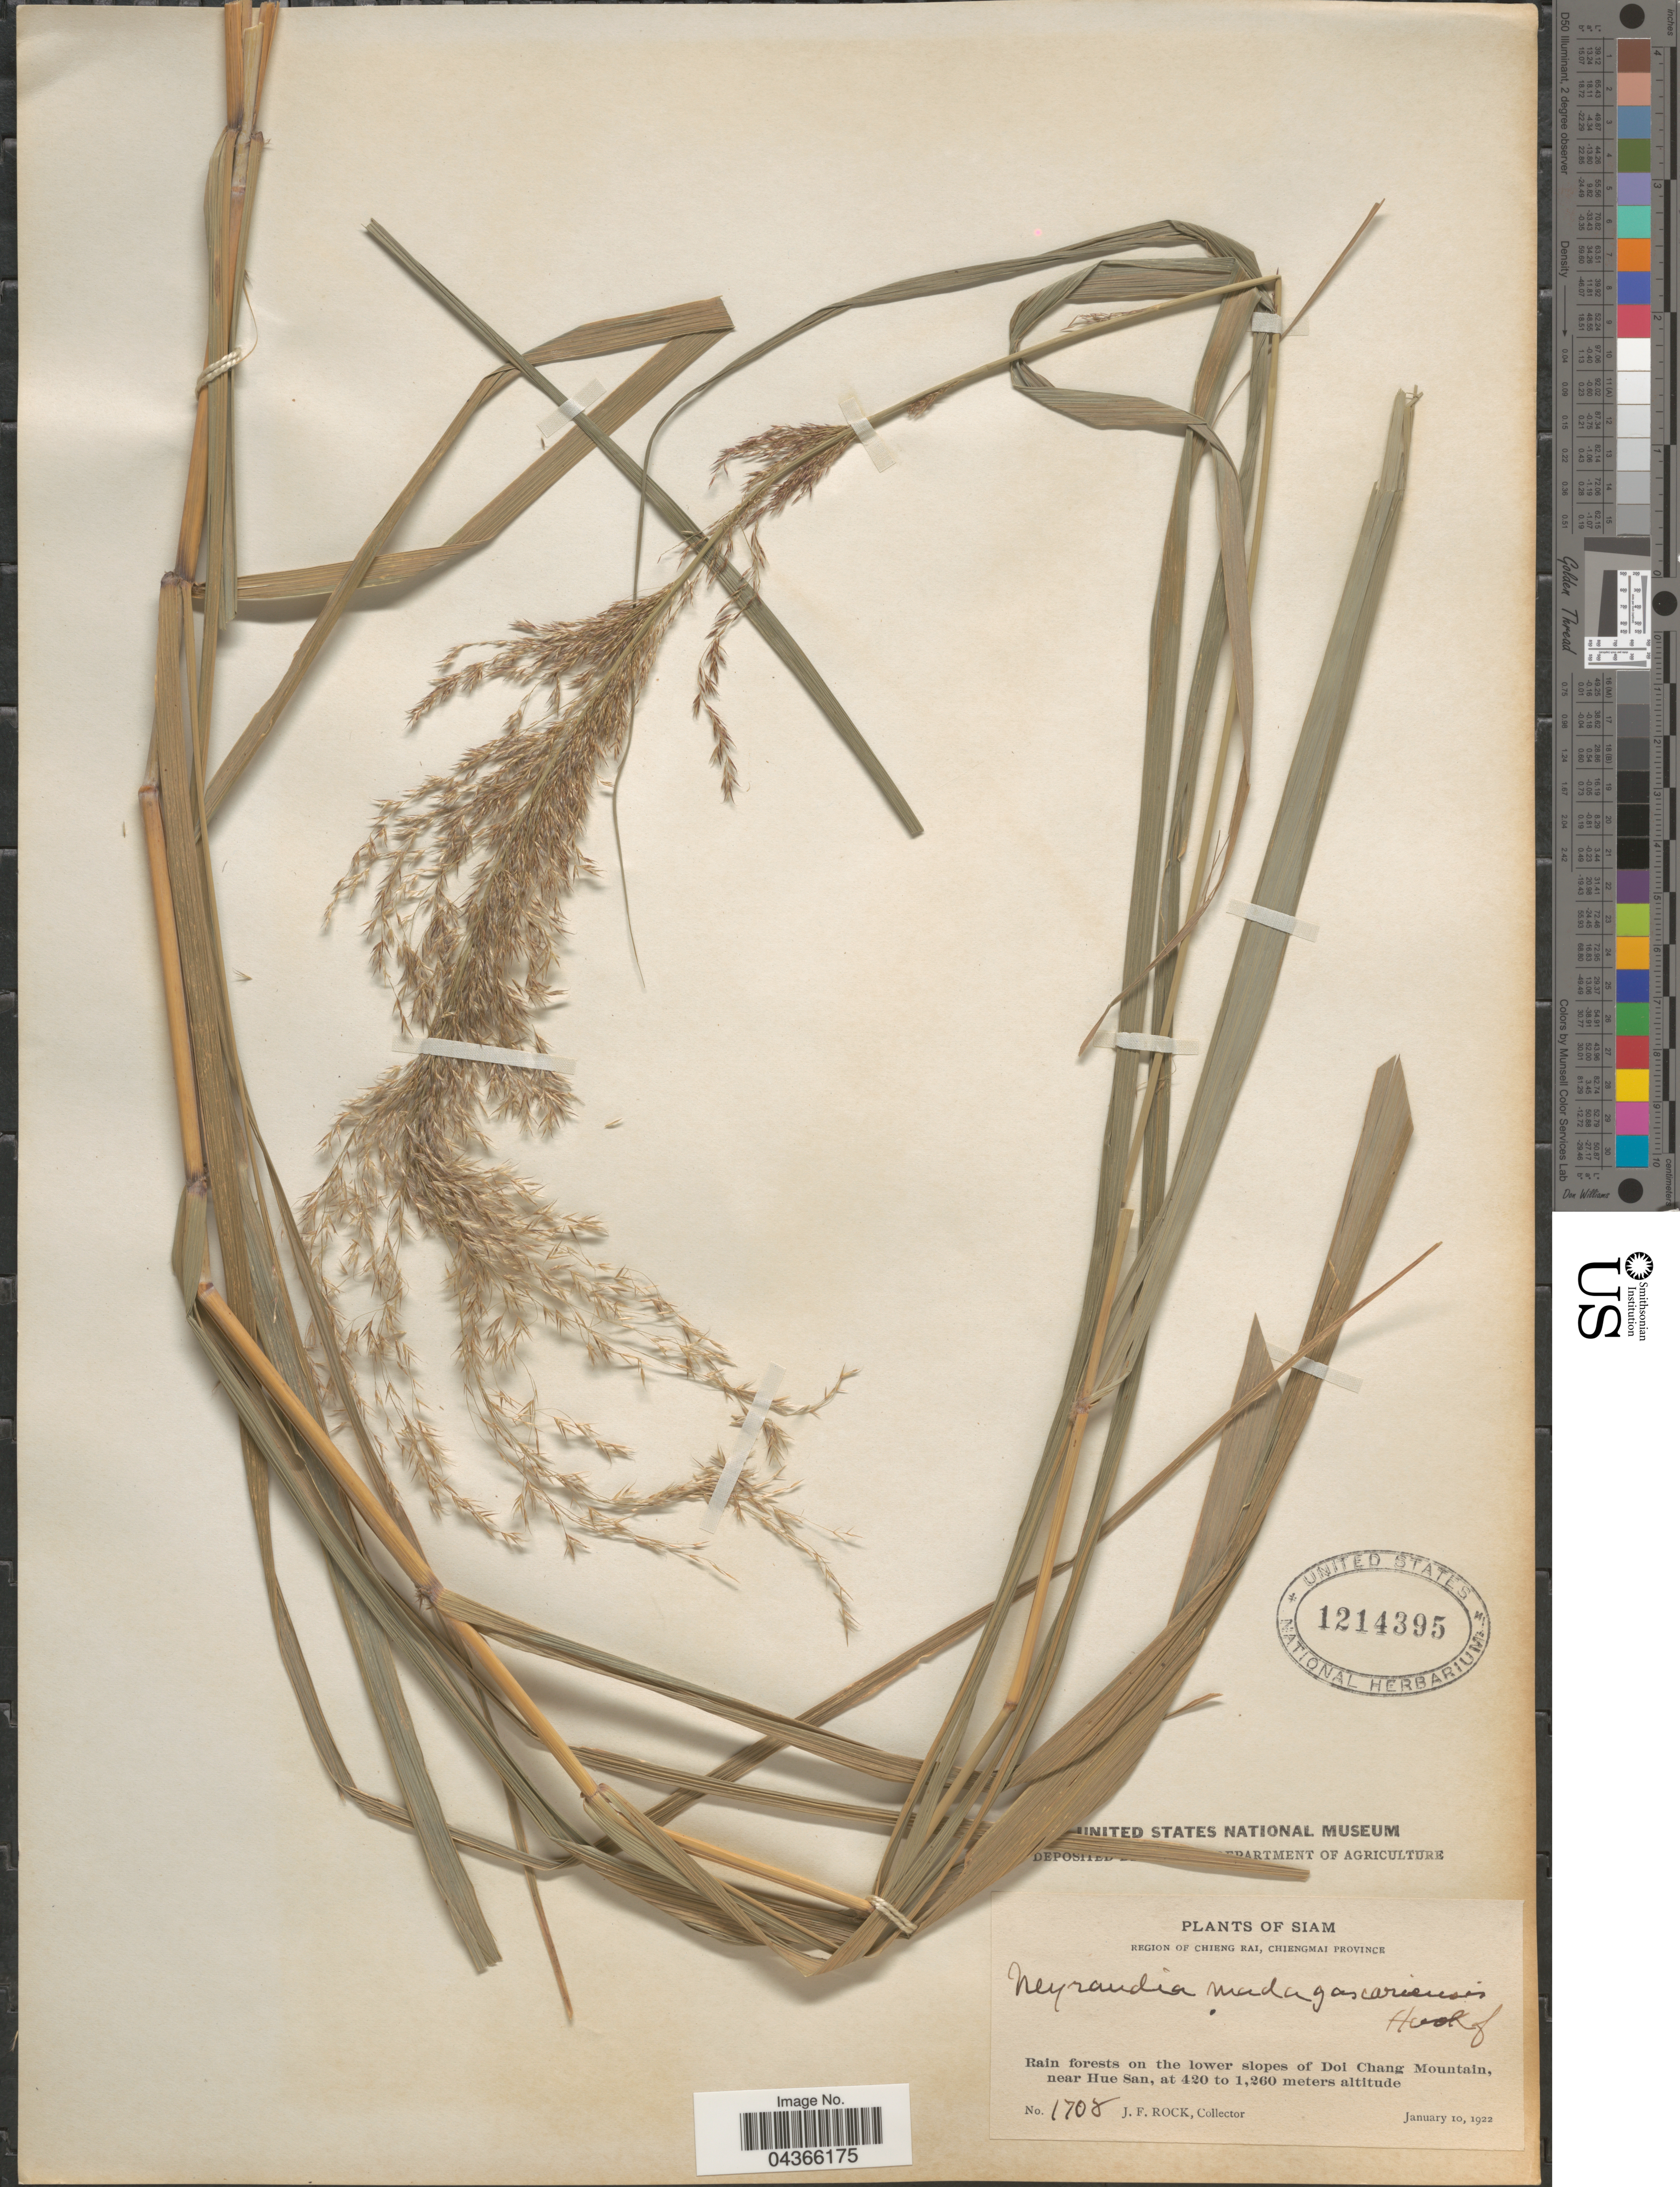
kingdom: Plantae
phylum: Tracheophyta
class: Liliopsida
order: Poales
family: Poaceae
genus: Neyraudia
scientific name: Neyraudia reynaudiana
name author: (Kunth) Keng ex Hitchc.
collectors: J. Rock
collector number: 1708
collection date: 1922-01-10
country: Thailand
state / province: Chiang Mai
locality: Siam. Region of Chieng Rai, Chiengmai Province. Rain forests on the lower slopes of Doi Chang Mountain, near Hue San.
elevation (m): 420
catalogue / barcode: US 1214395